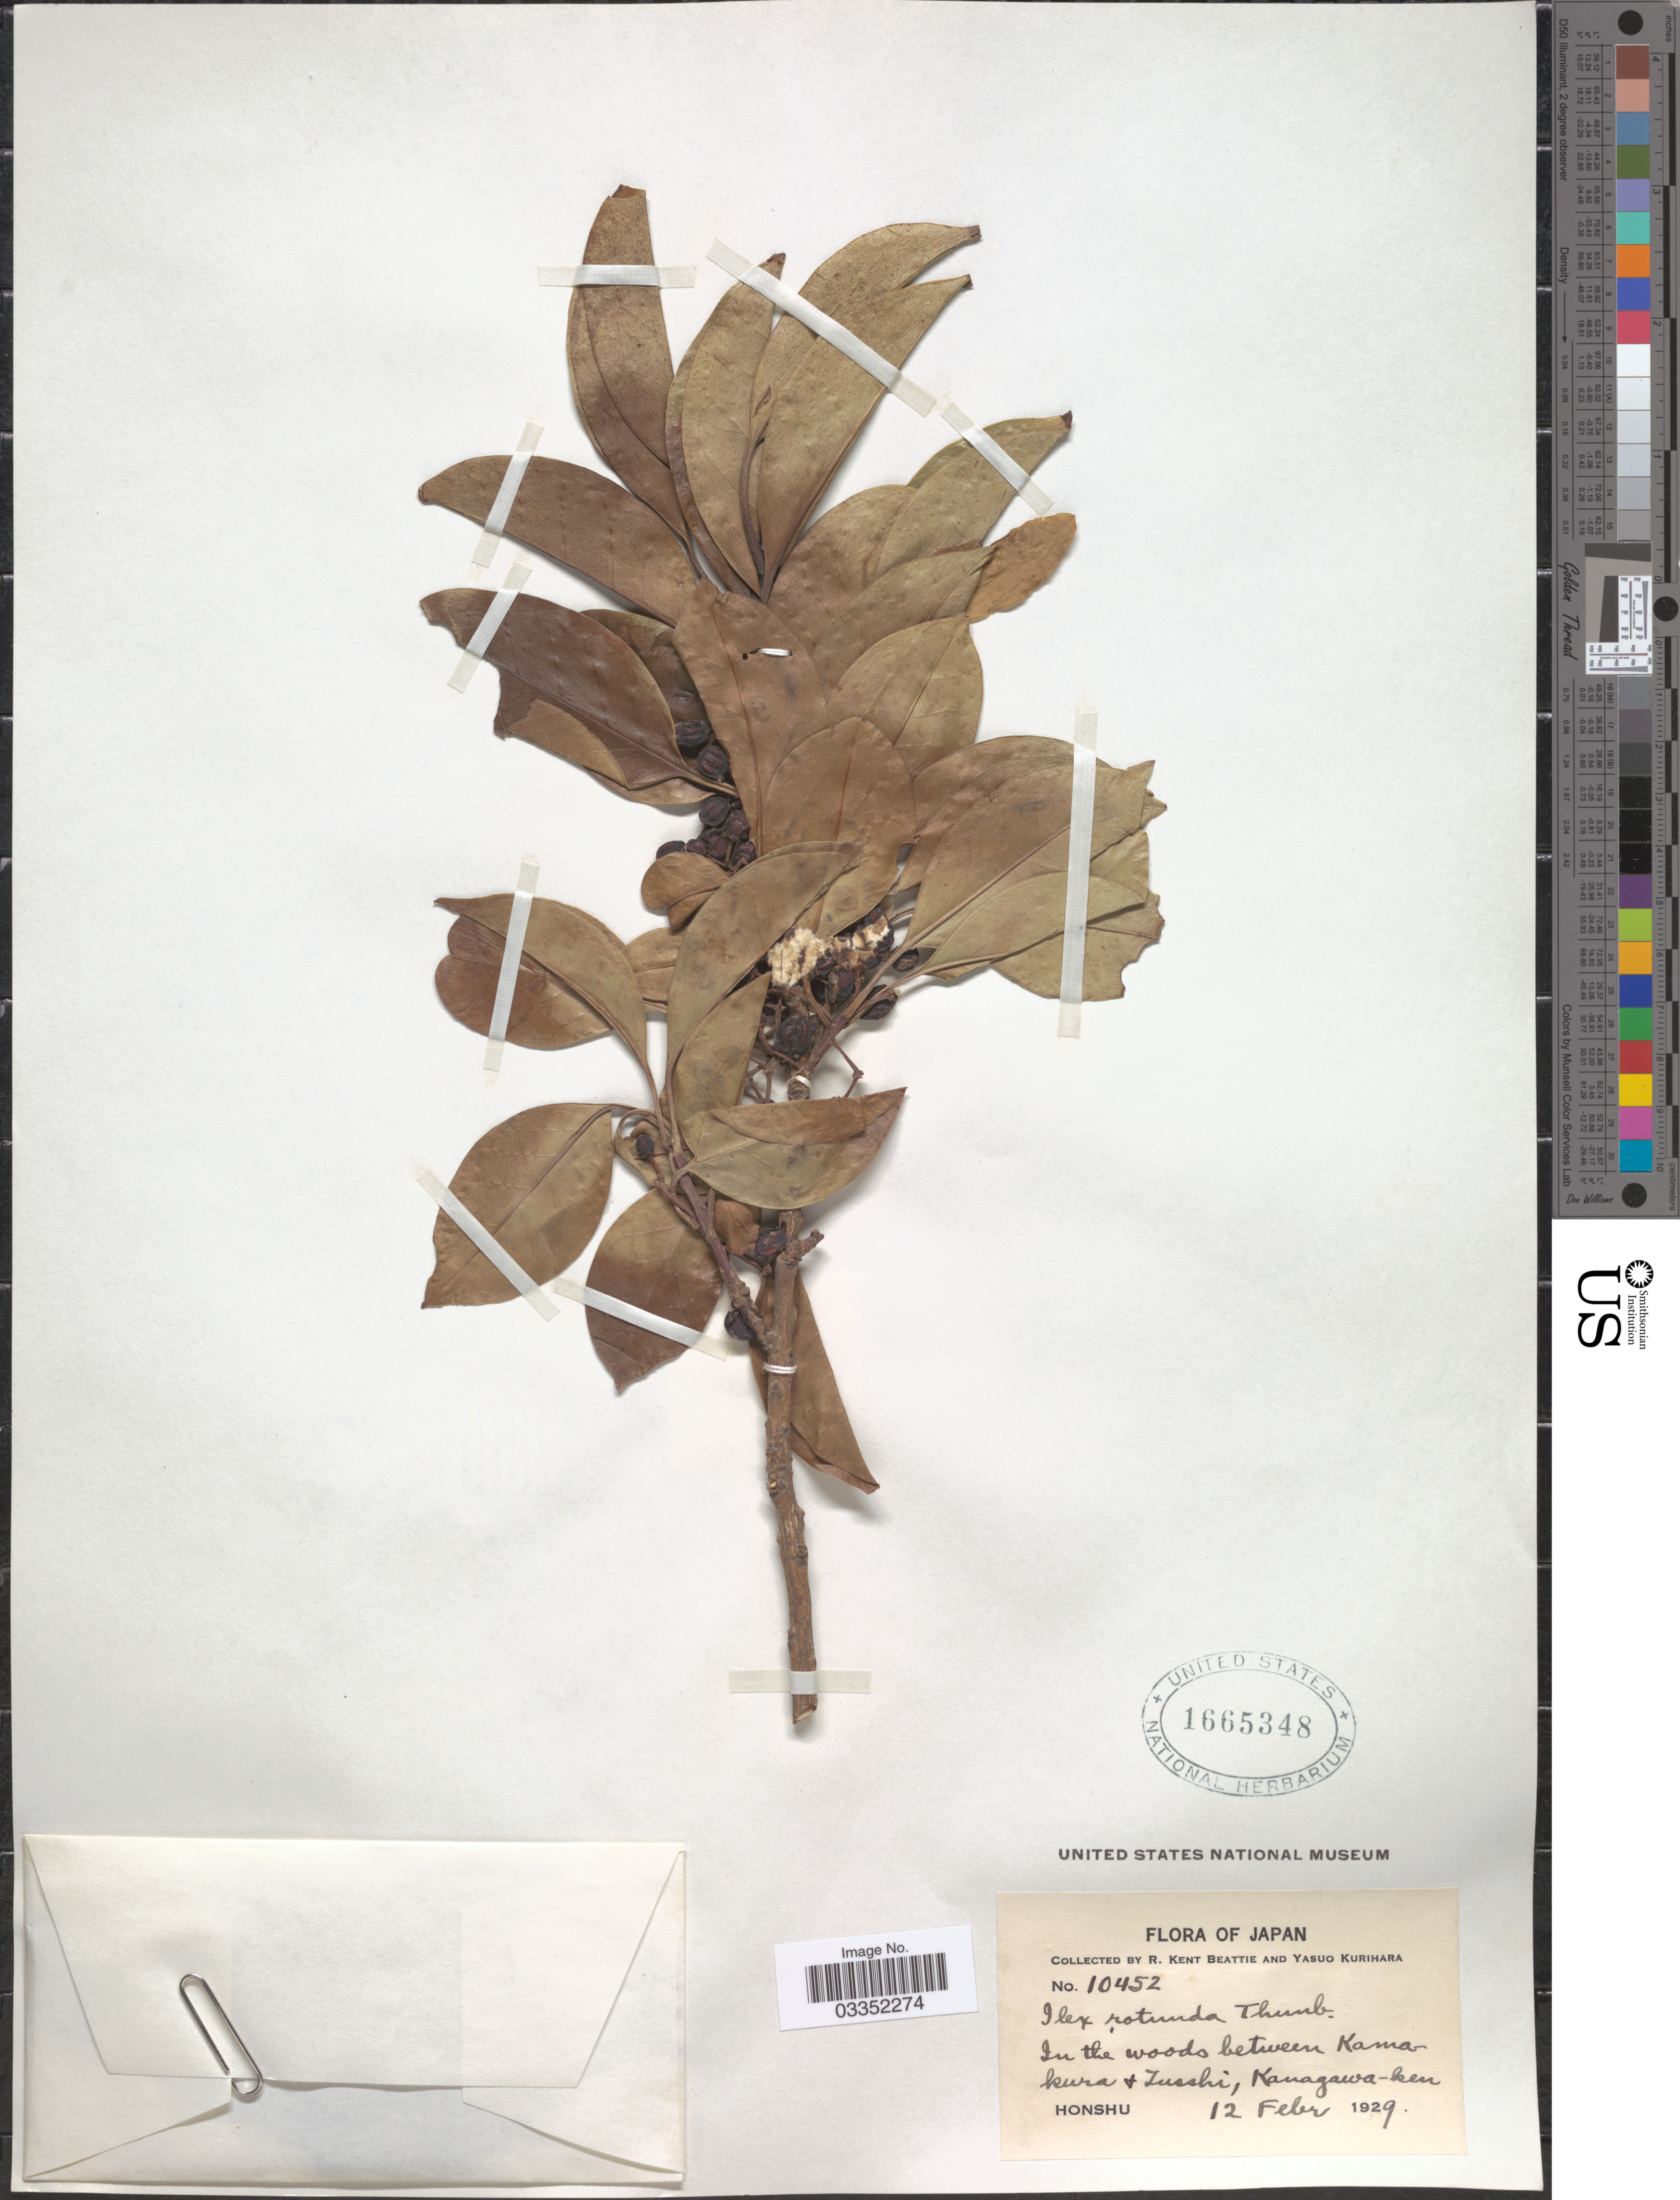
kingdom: Plantae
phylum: Tracheophyta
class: Magnoliopsida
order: Aquifoliales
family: Aquifoliaceae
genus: Ilex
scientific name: Ilex rotunda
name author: Thunb.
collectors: R. K. Beattie & Y. Kurihara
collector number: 10452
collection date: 1929-02-12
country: Japan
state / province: Kanagawa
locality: In the woods between Kamakura & Zusshi, Kanagawa-ken.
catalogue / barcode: US 1665348